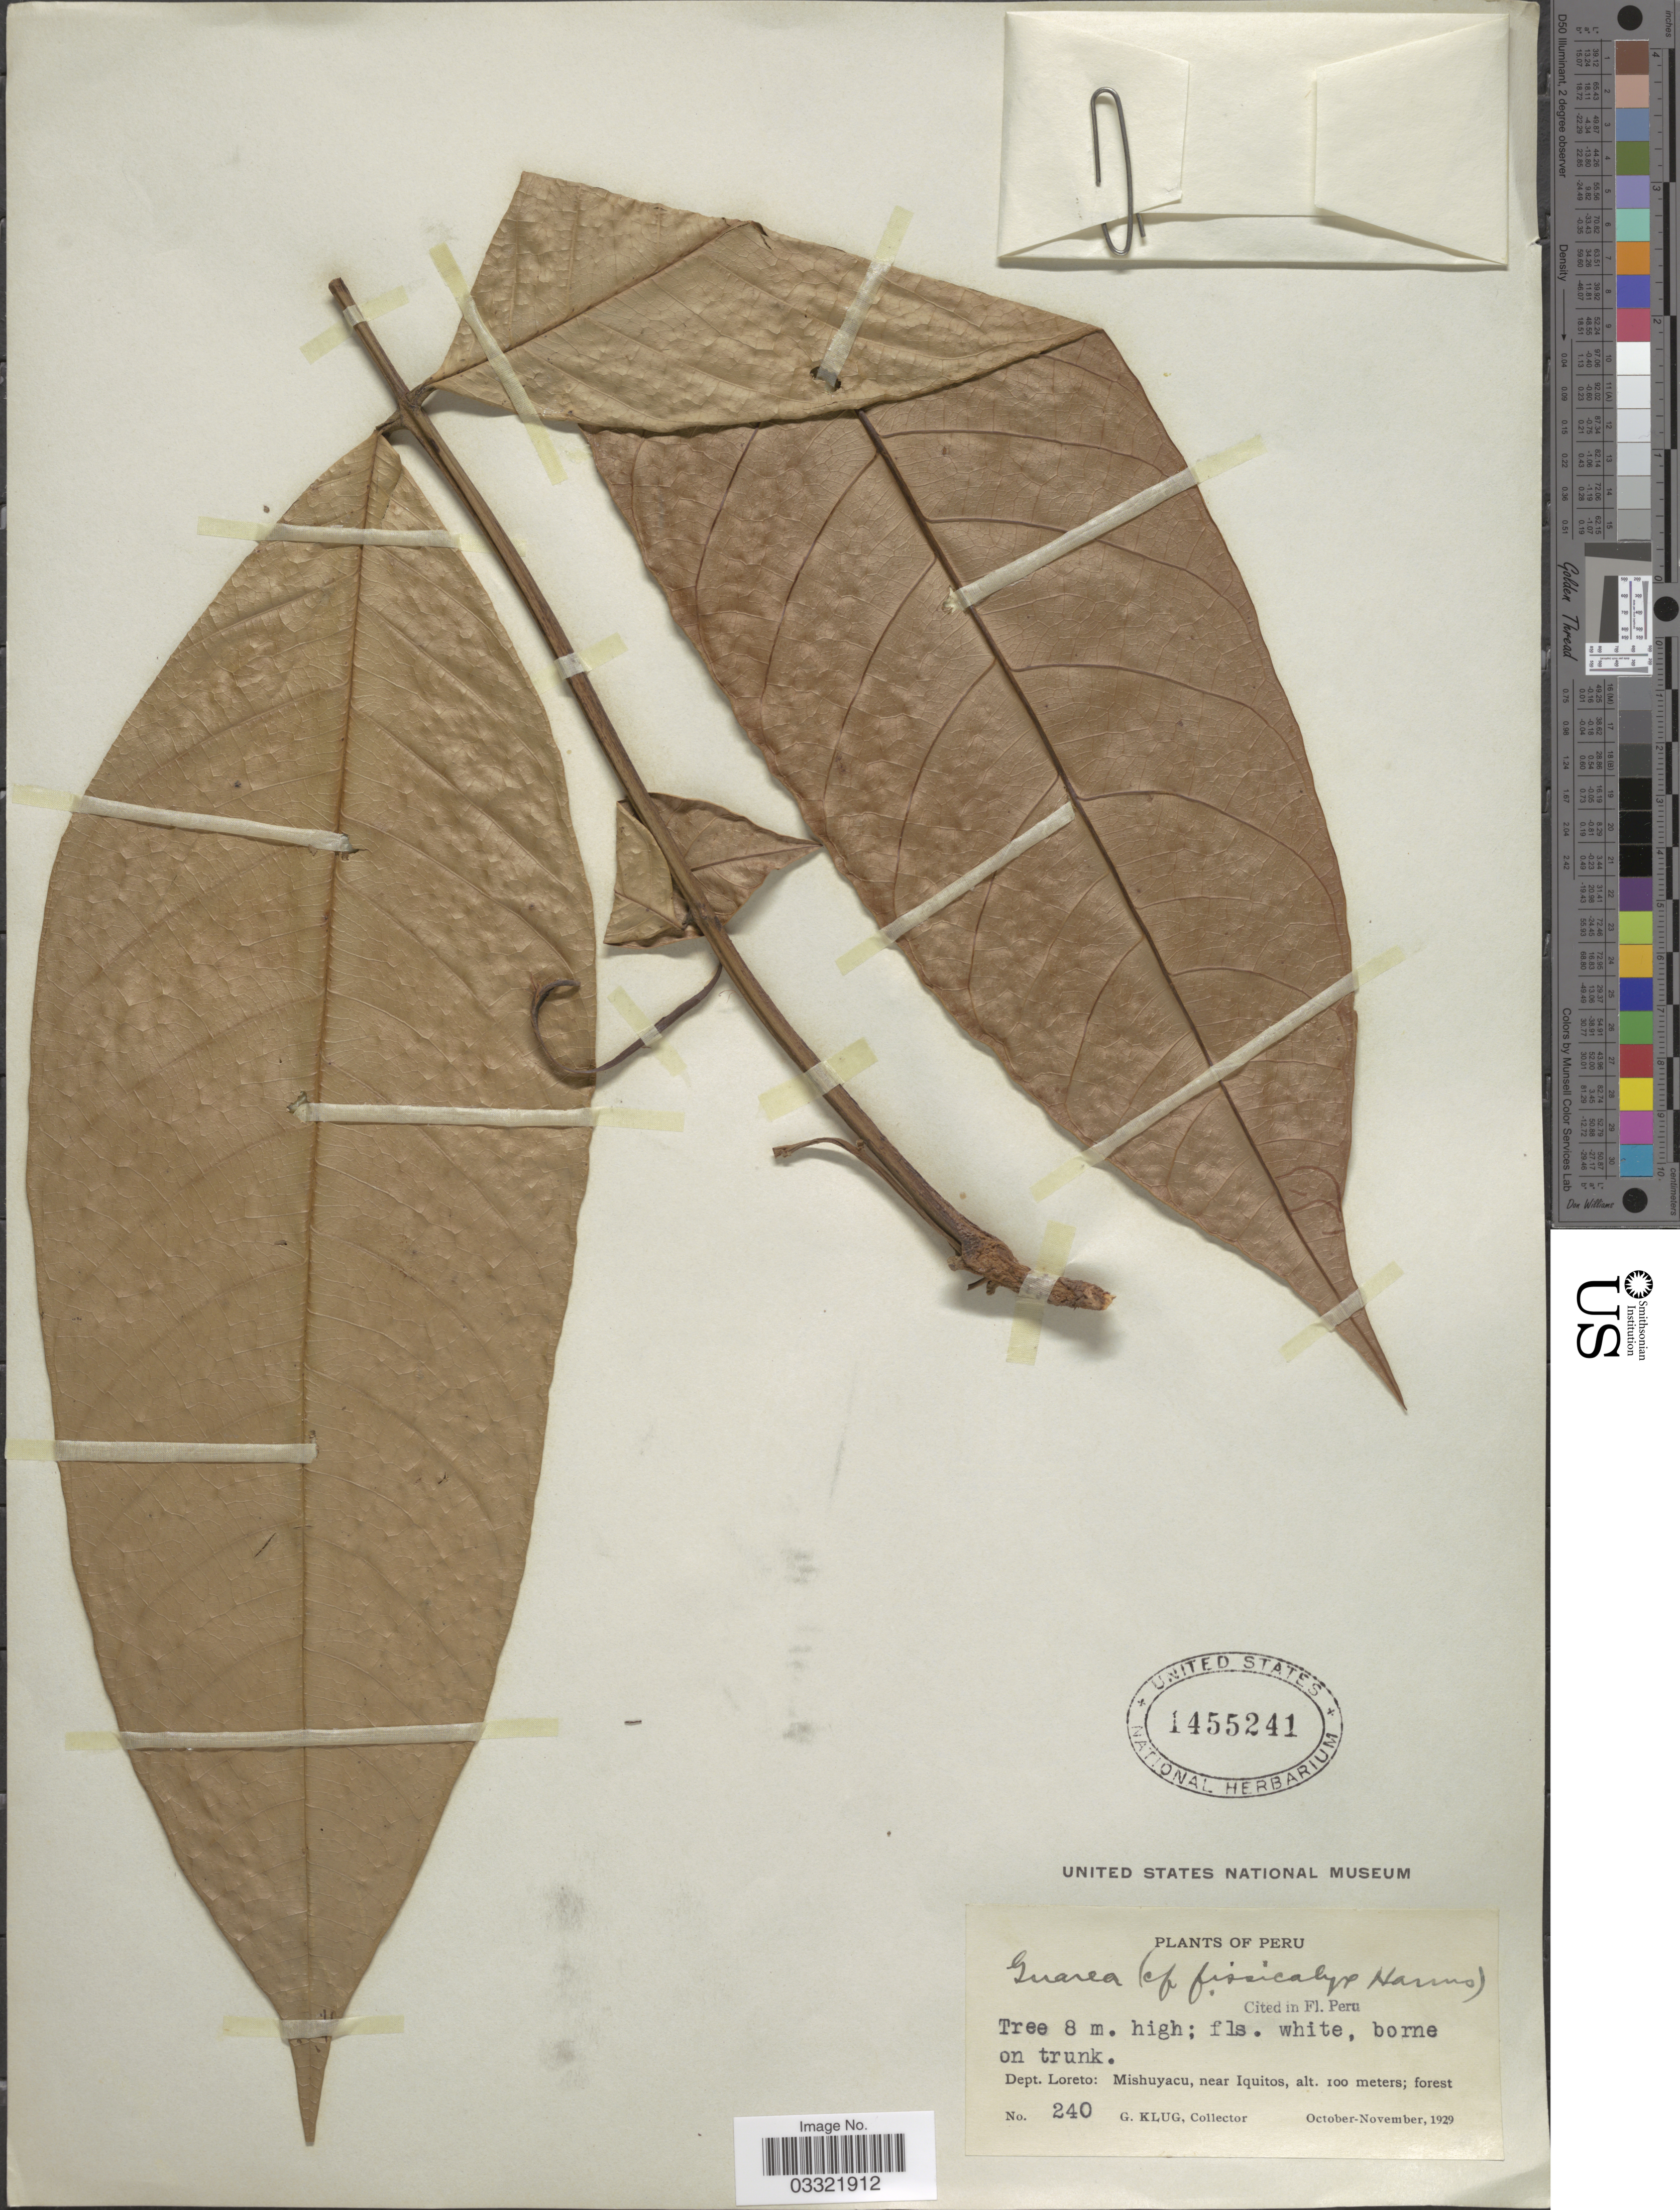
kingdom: Plantae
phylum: Tracheophyta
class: Magnoliopsida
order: Sapindales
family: Meliaceae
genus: Guarea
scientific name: Guarea sp.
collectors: G. Klug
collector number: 240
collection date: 1929-10/1929-11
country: Peru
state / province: Loreto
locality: Dept. Loreto: Mishuyacu, near Iquitos.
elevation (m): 100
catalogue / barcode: US 1455241